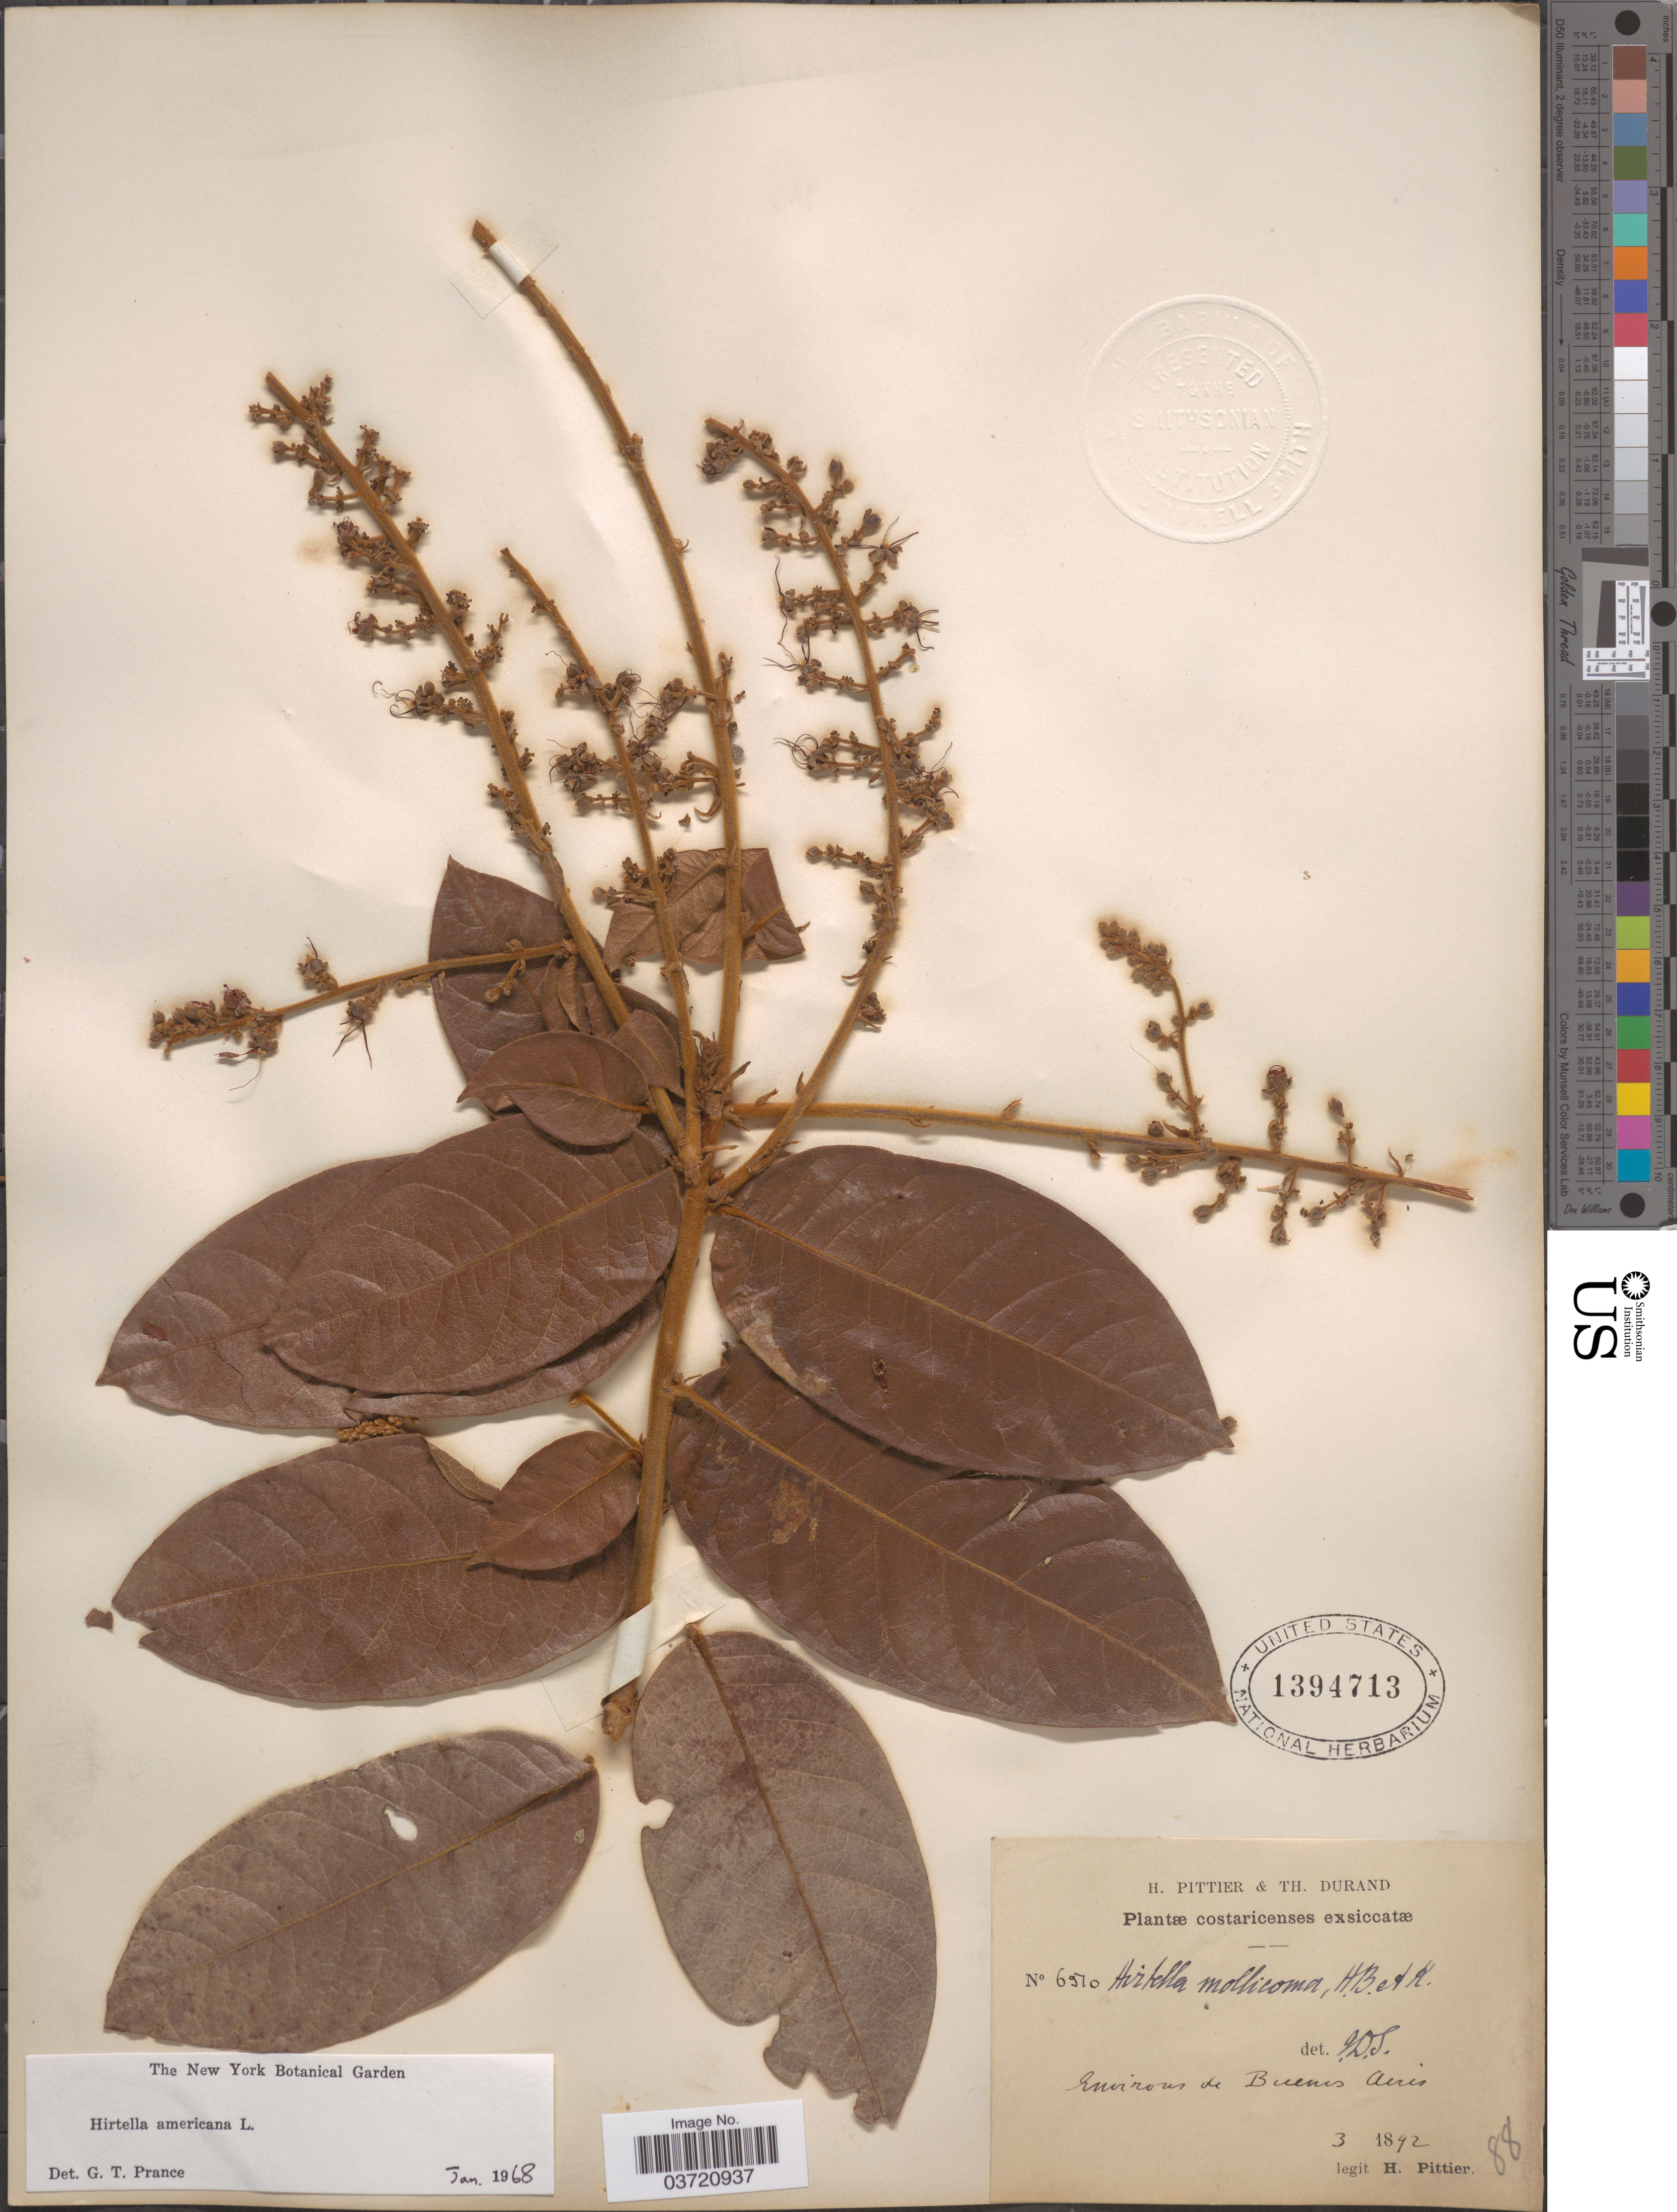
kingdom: Plantae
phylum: Tracheophyta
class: Magnoliopsida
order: Malpighiales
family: Chrysobalanaceae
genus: Hirtella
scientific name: Hirtella americana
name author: L.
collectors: H. F. Pittier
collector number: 6510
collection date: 1892-03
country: Costa Rica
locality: Environs de Buenos Aires.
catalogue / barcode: US 1394713